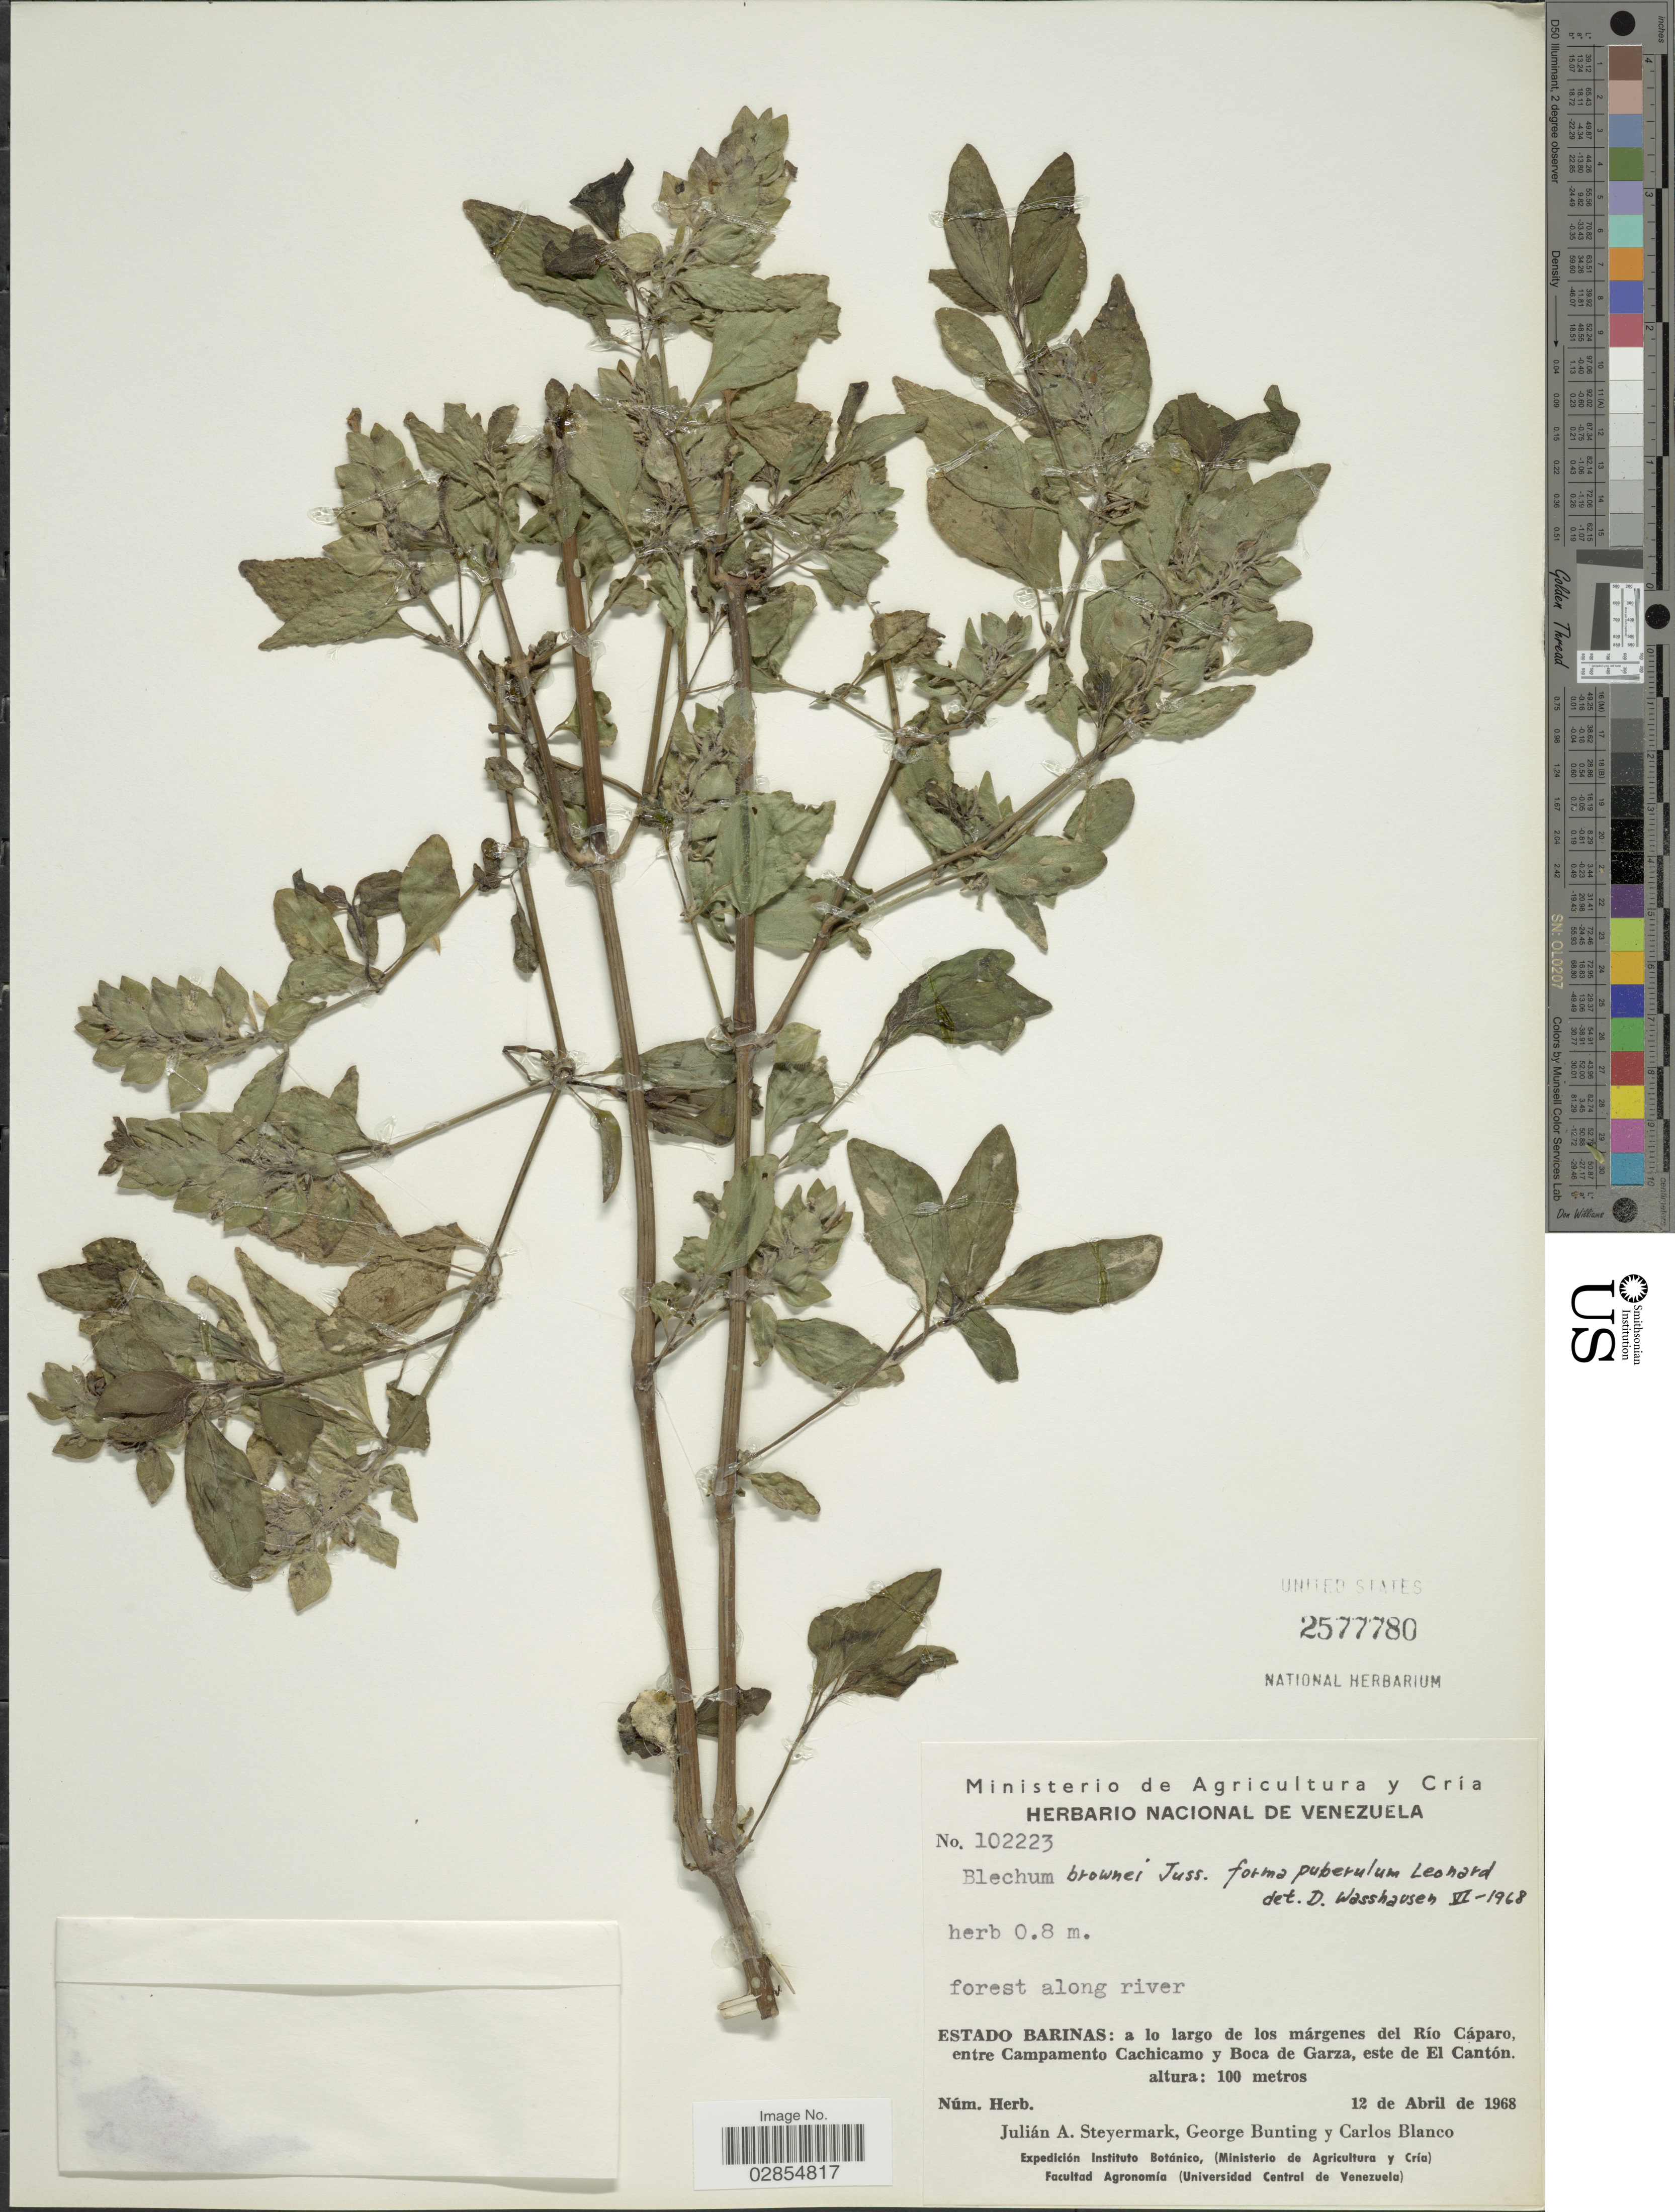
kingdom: Plantae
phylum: Tracheophyta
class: Magnoliopsida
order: Lamiales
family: Acanthaceae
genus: Blechum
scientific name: Blechum pyramidatum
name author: (Lam.) Urb.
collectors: J. Steyermark, G. S. Bunting & C. Blanco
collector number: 102223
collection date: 1968-04-12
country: Venezuela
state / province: Barinas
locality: Estado Barinas: a lo largo de los márgenes del Río Cáparo, entre Campamento Cachicambo y Boca de Garza, este de El Cantón.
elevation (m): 100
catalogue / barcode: US 2577780